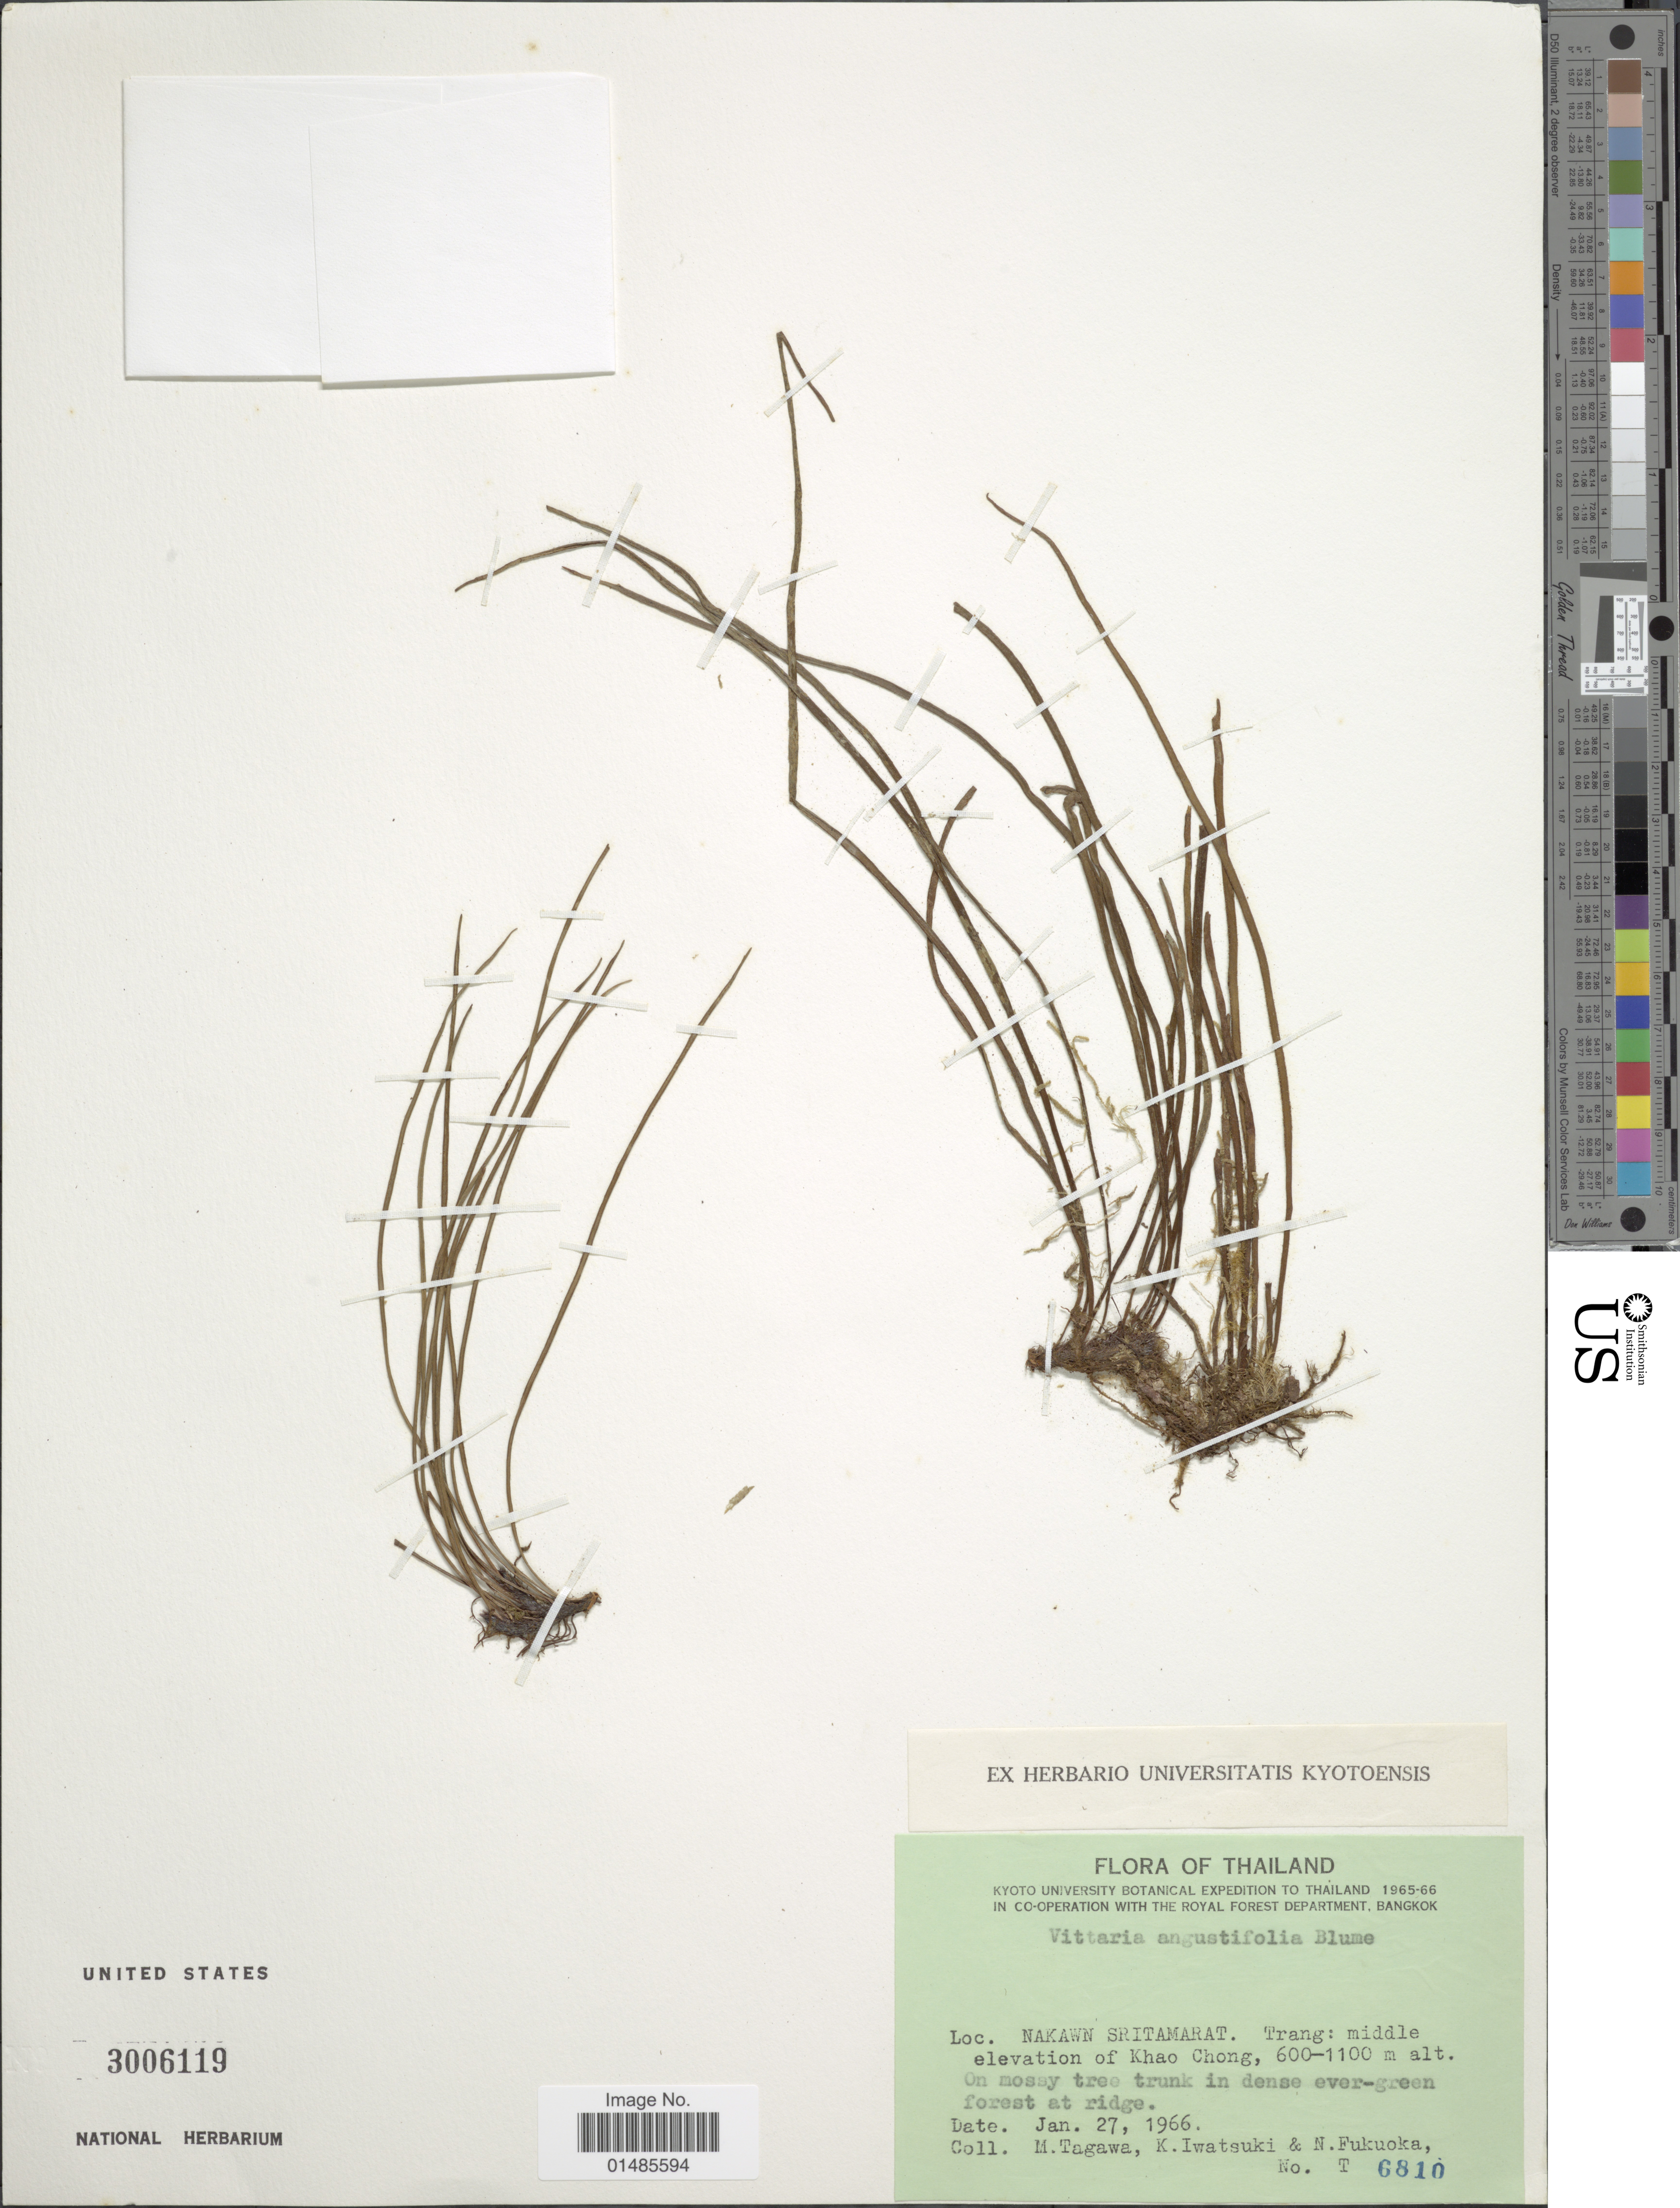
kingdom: Plantae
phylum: Tracheophyta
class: Polypodiopsida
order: Polypodiales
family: Pteridaceae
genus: Haplopteris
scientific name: Haplopteris angustifolia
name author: (Blume) E.H. Crane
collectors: M. Tagawa, K. Iwatsuki & N. Fukuoka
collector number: T 6810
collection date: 1966-01-27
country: Thailand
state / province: Nakhon Si Thammarat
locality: Nakawn Sritamarat: middle elevation of Khao Chong.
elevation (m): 600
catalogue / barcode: US 3006119